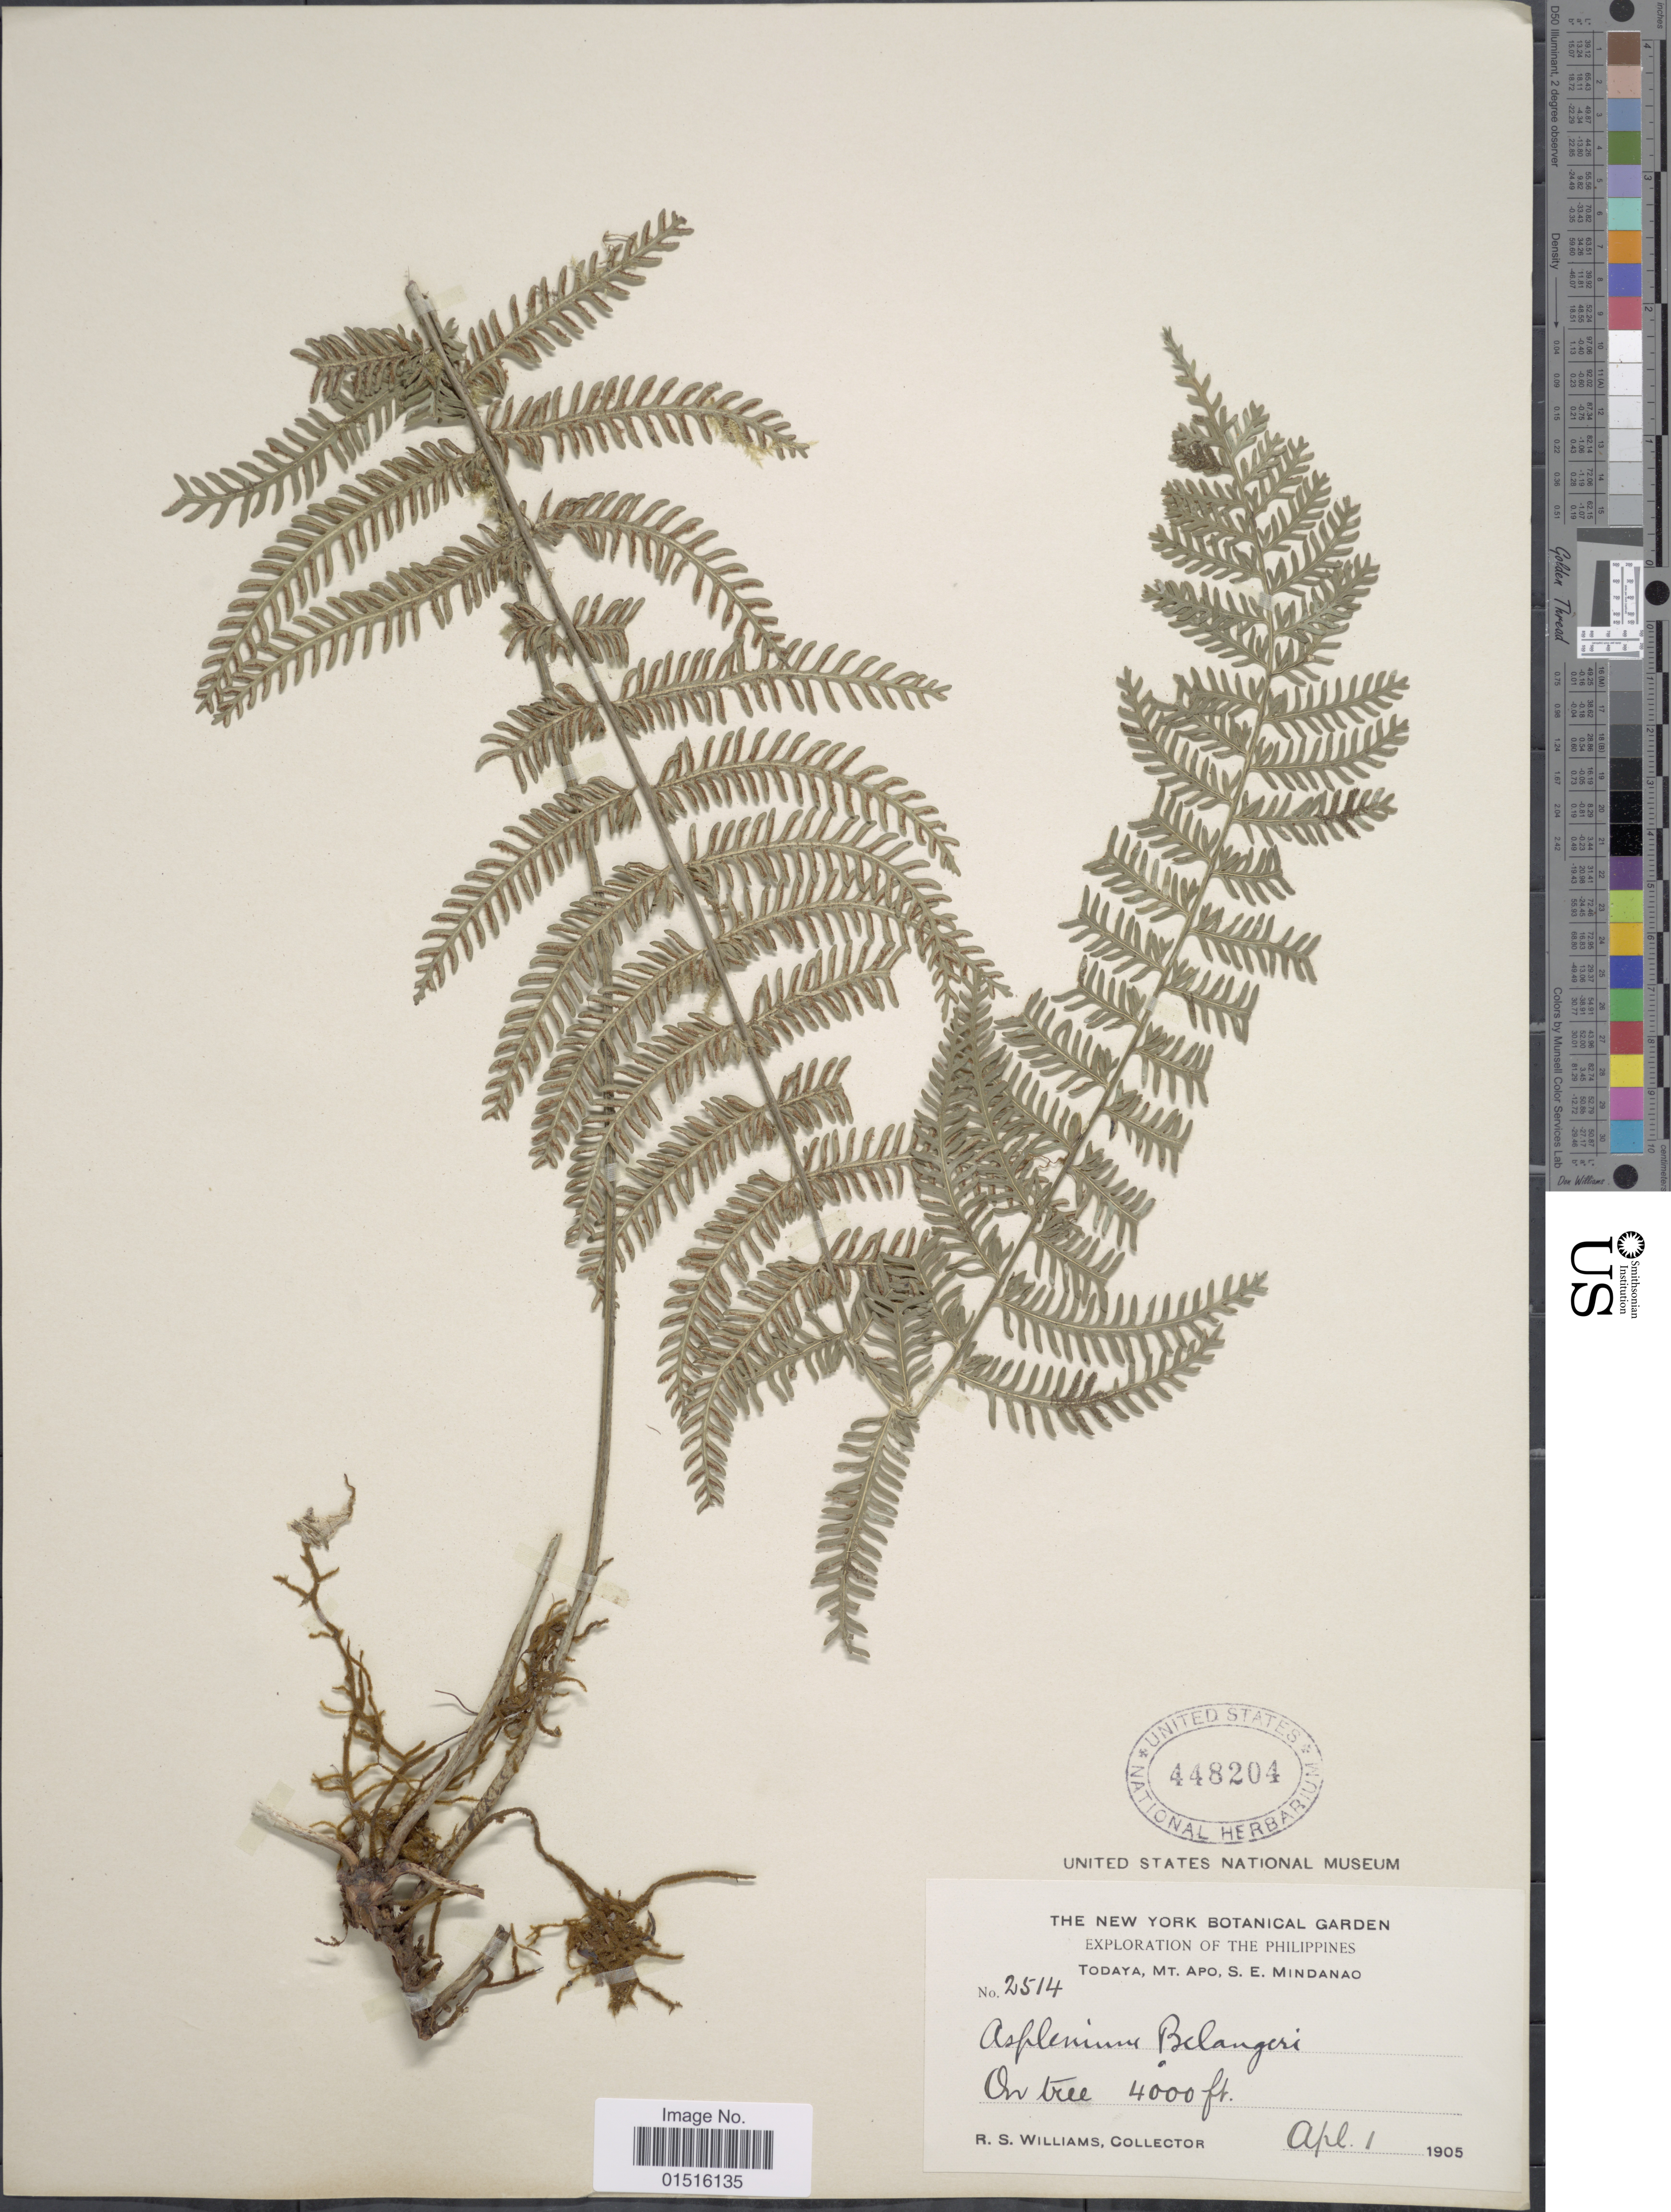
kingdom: Plantae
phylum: Tracheophyta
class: Polypodiopsida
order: Polypodiales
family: Aspleniaceae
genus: Asplenium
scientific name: Asplenium belangeri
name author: Bory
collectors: R. S. Williams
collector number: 2514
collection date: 1905-04-01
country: Philippines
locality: Todaya, Mt. Apo, S. E. Mindanao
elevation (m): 1219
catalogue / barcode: US 448204